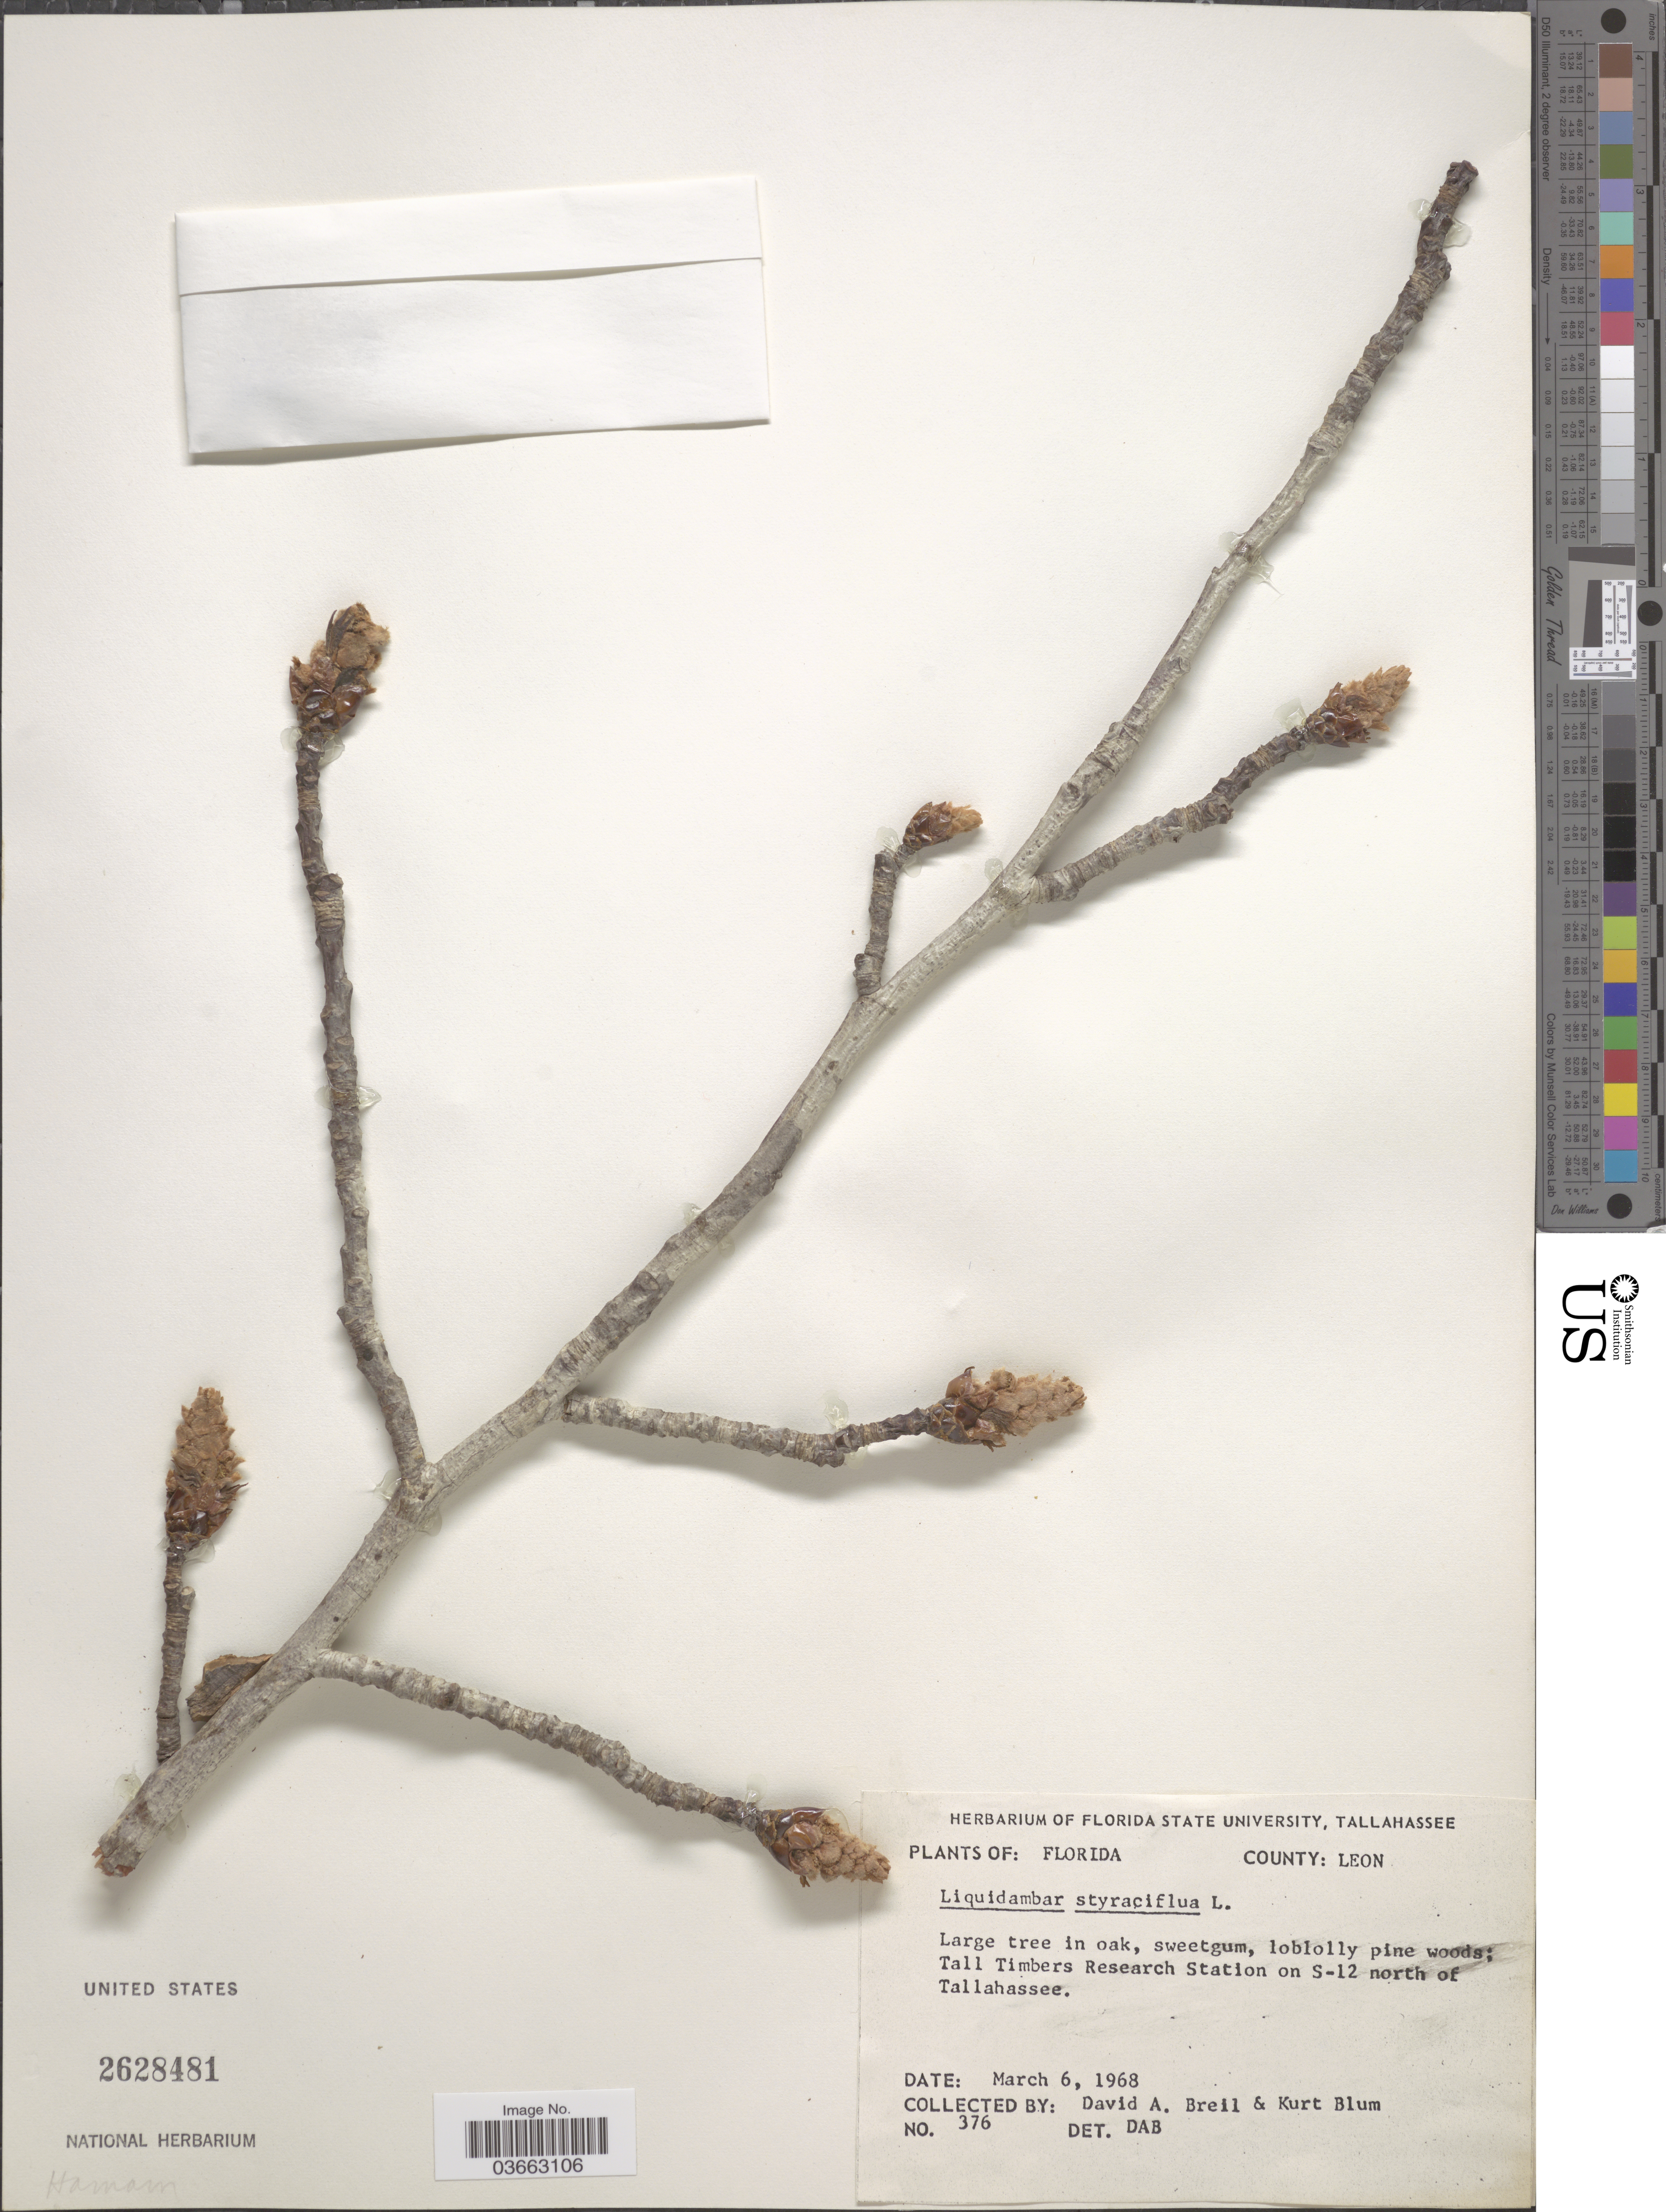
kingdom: Plantae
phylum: Tracheophyta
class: Magnoliopsida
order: Saxifragales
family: Altingiaceae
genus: Liquidambar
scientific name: Liquidambar styraciflua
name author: L.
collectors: D. Breil & K. E. Blum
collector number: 376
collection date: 1968-03-06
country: United States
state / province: Florida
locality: County: Leon. Tall Timbers Research Station on S-12 north of Tallahassee.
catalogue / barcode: US 2628481